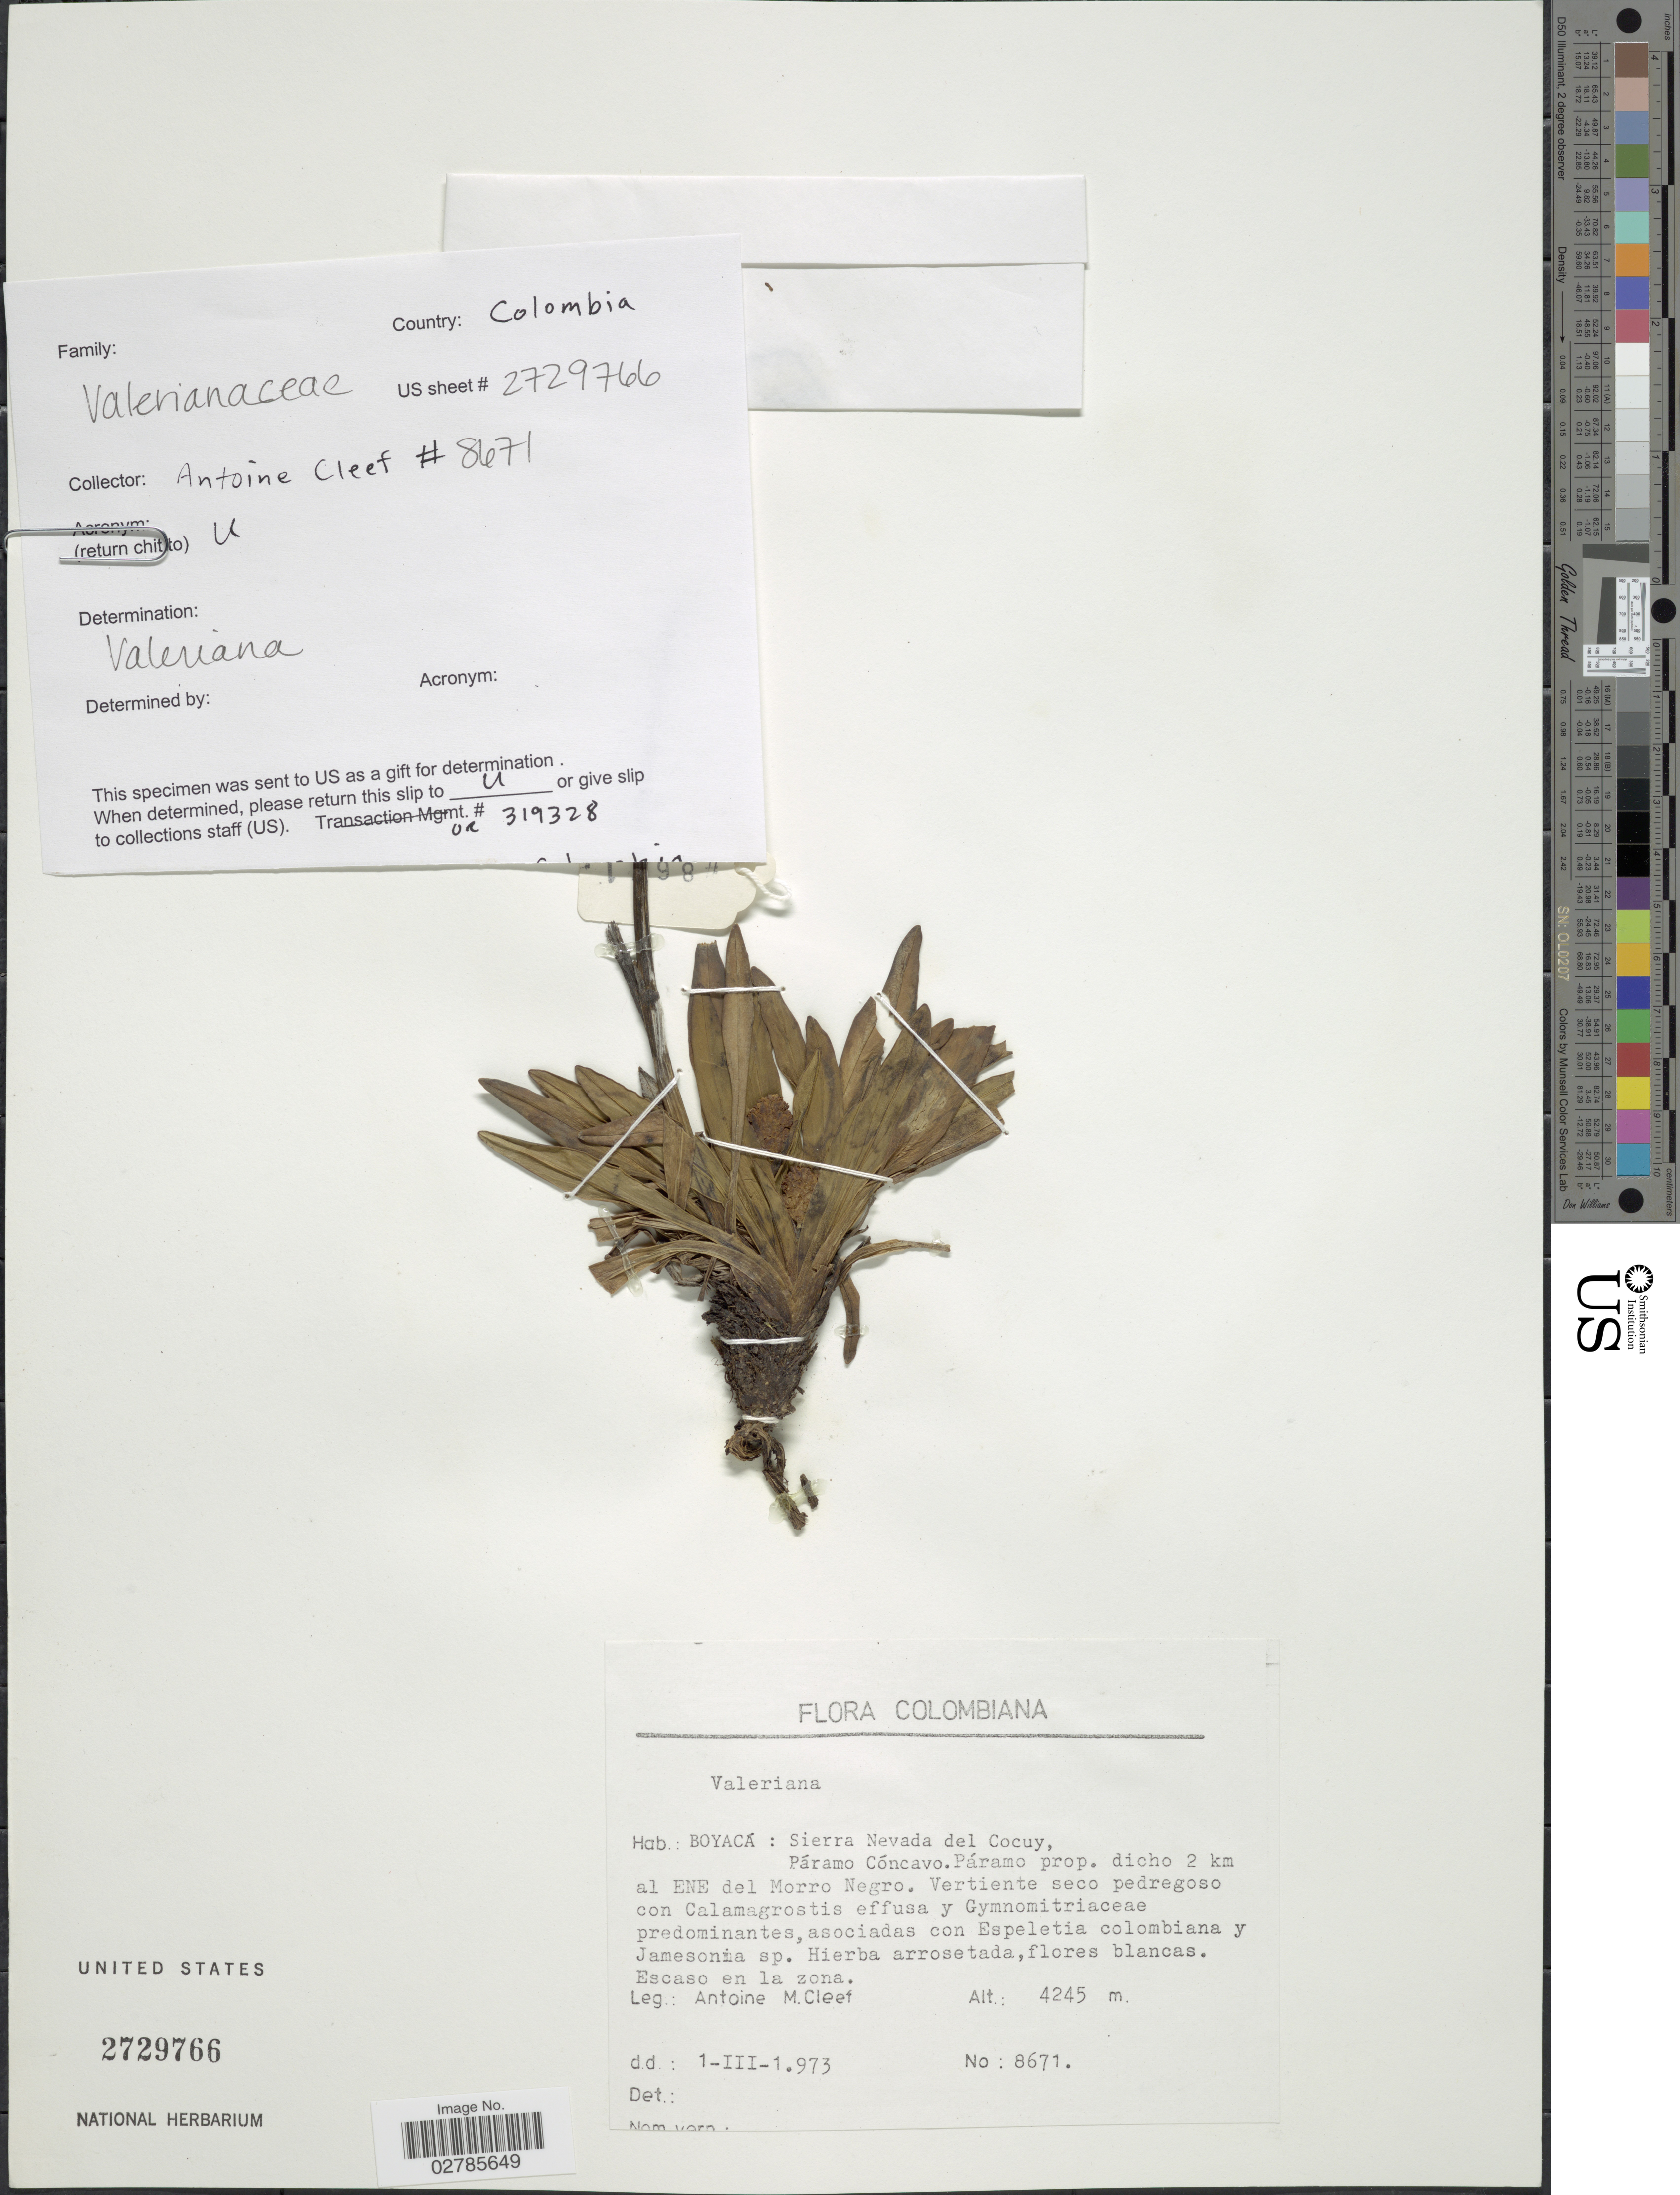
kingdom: Plantae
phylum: Tracheophyta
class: Magnoliopsida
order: Dipsacales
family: Caprifoliaceae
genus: Valeriana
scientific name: Valeriana sp.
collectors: A. M. Cleef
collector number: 8671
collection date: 1973-03-01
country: Colombia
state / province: Boyacá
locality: Sierra Nevada del Cocuy, Páramo Cóncavo. Páramo prop. dicho 2 km al ENE del Morro Negro.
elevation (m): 4245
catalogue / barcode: US 2729766